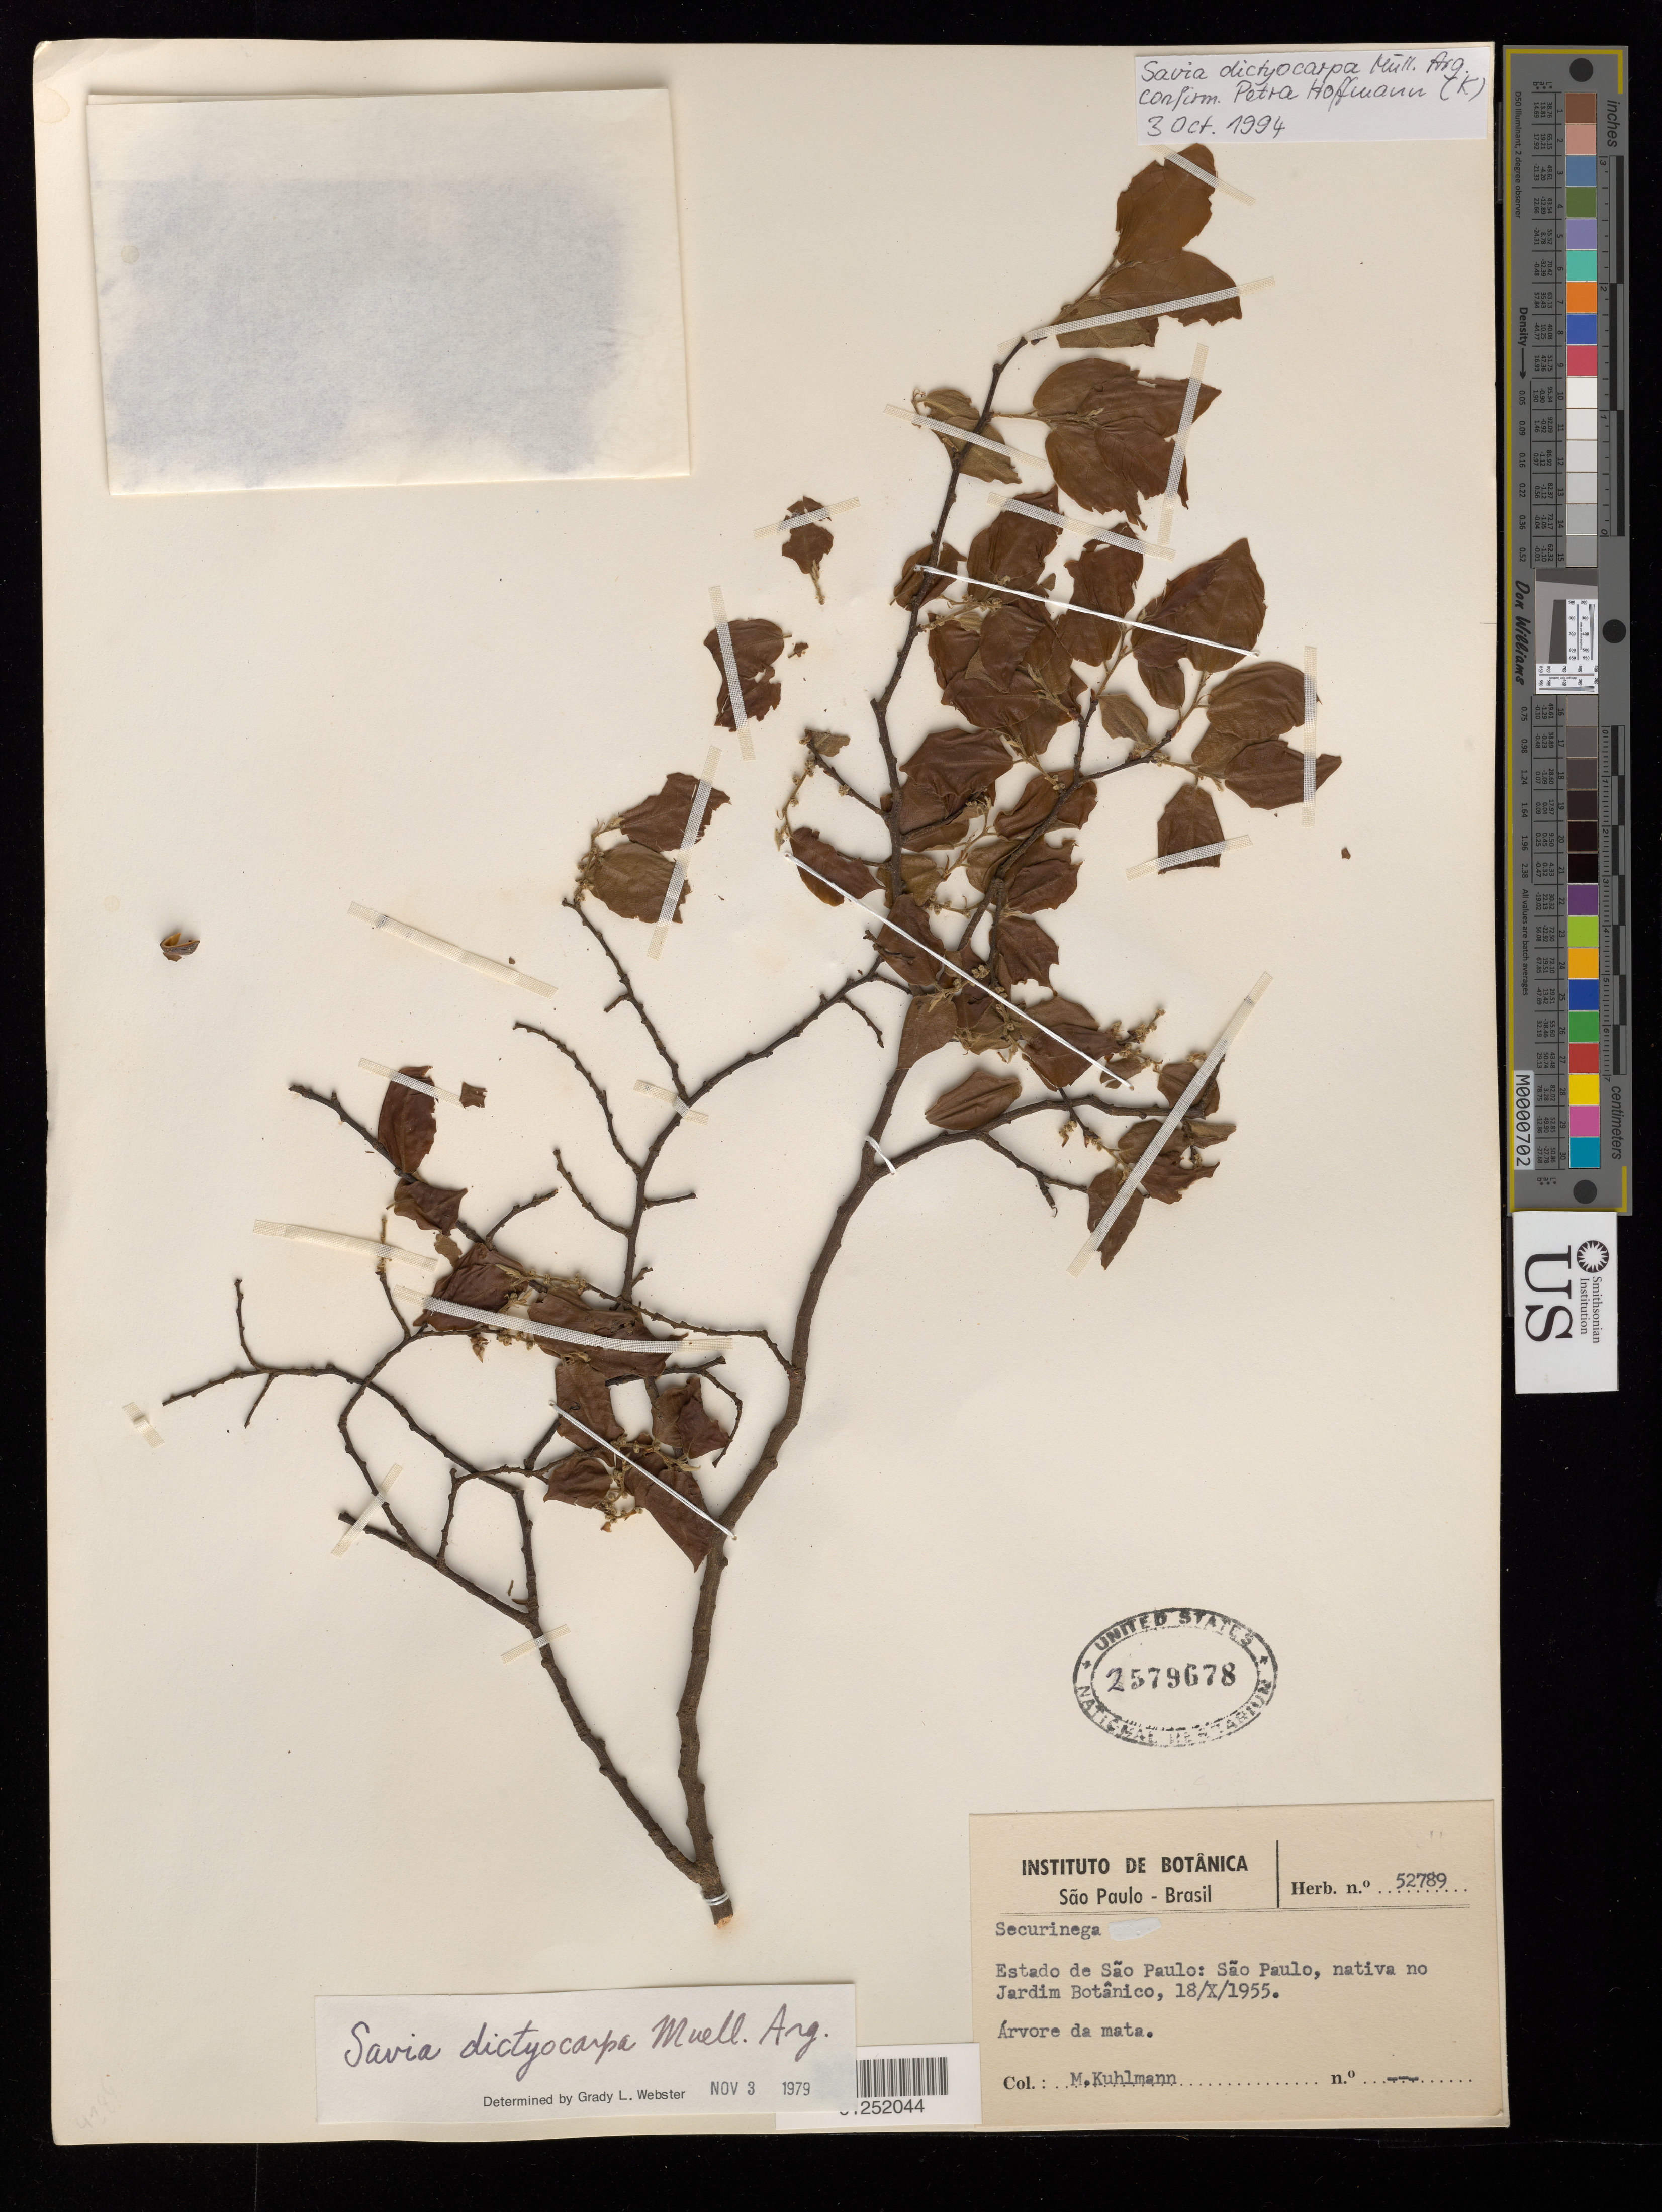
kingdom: Plantae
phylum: Tracheophyta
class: Magnoliopsida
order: Malpighiales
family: Phyllanthaceae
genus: Savia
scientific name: Savia dictyocarpa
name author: Müll. Arg.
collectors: M. Kuhlmann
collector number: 52789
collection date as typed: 18 Oct 1955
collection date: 1955-10-18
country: Brazil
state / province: São Paulo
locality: Sao Paulo, nativa no Jardim Botanico.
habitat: Tree.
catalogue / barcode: US 2579678